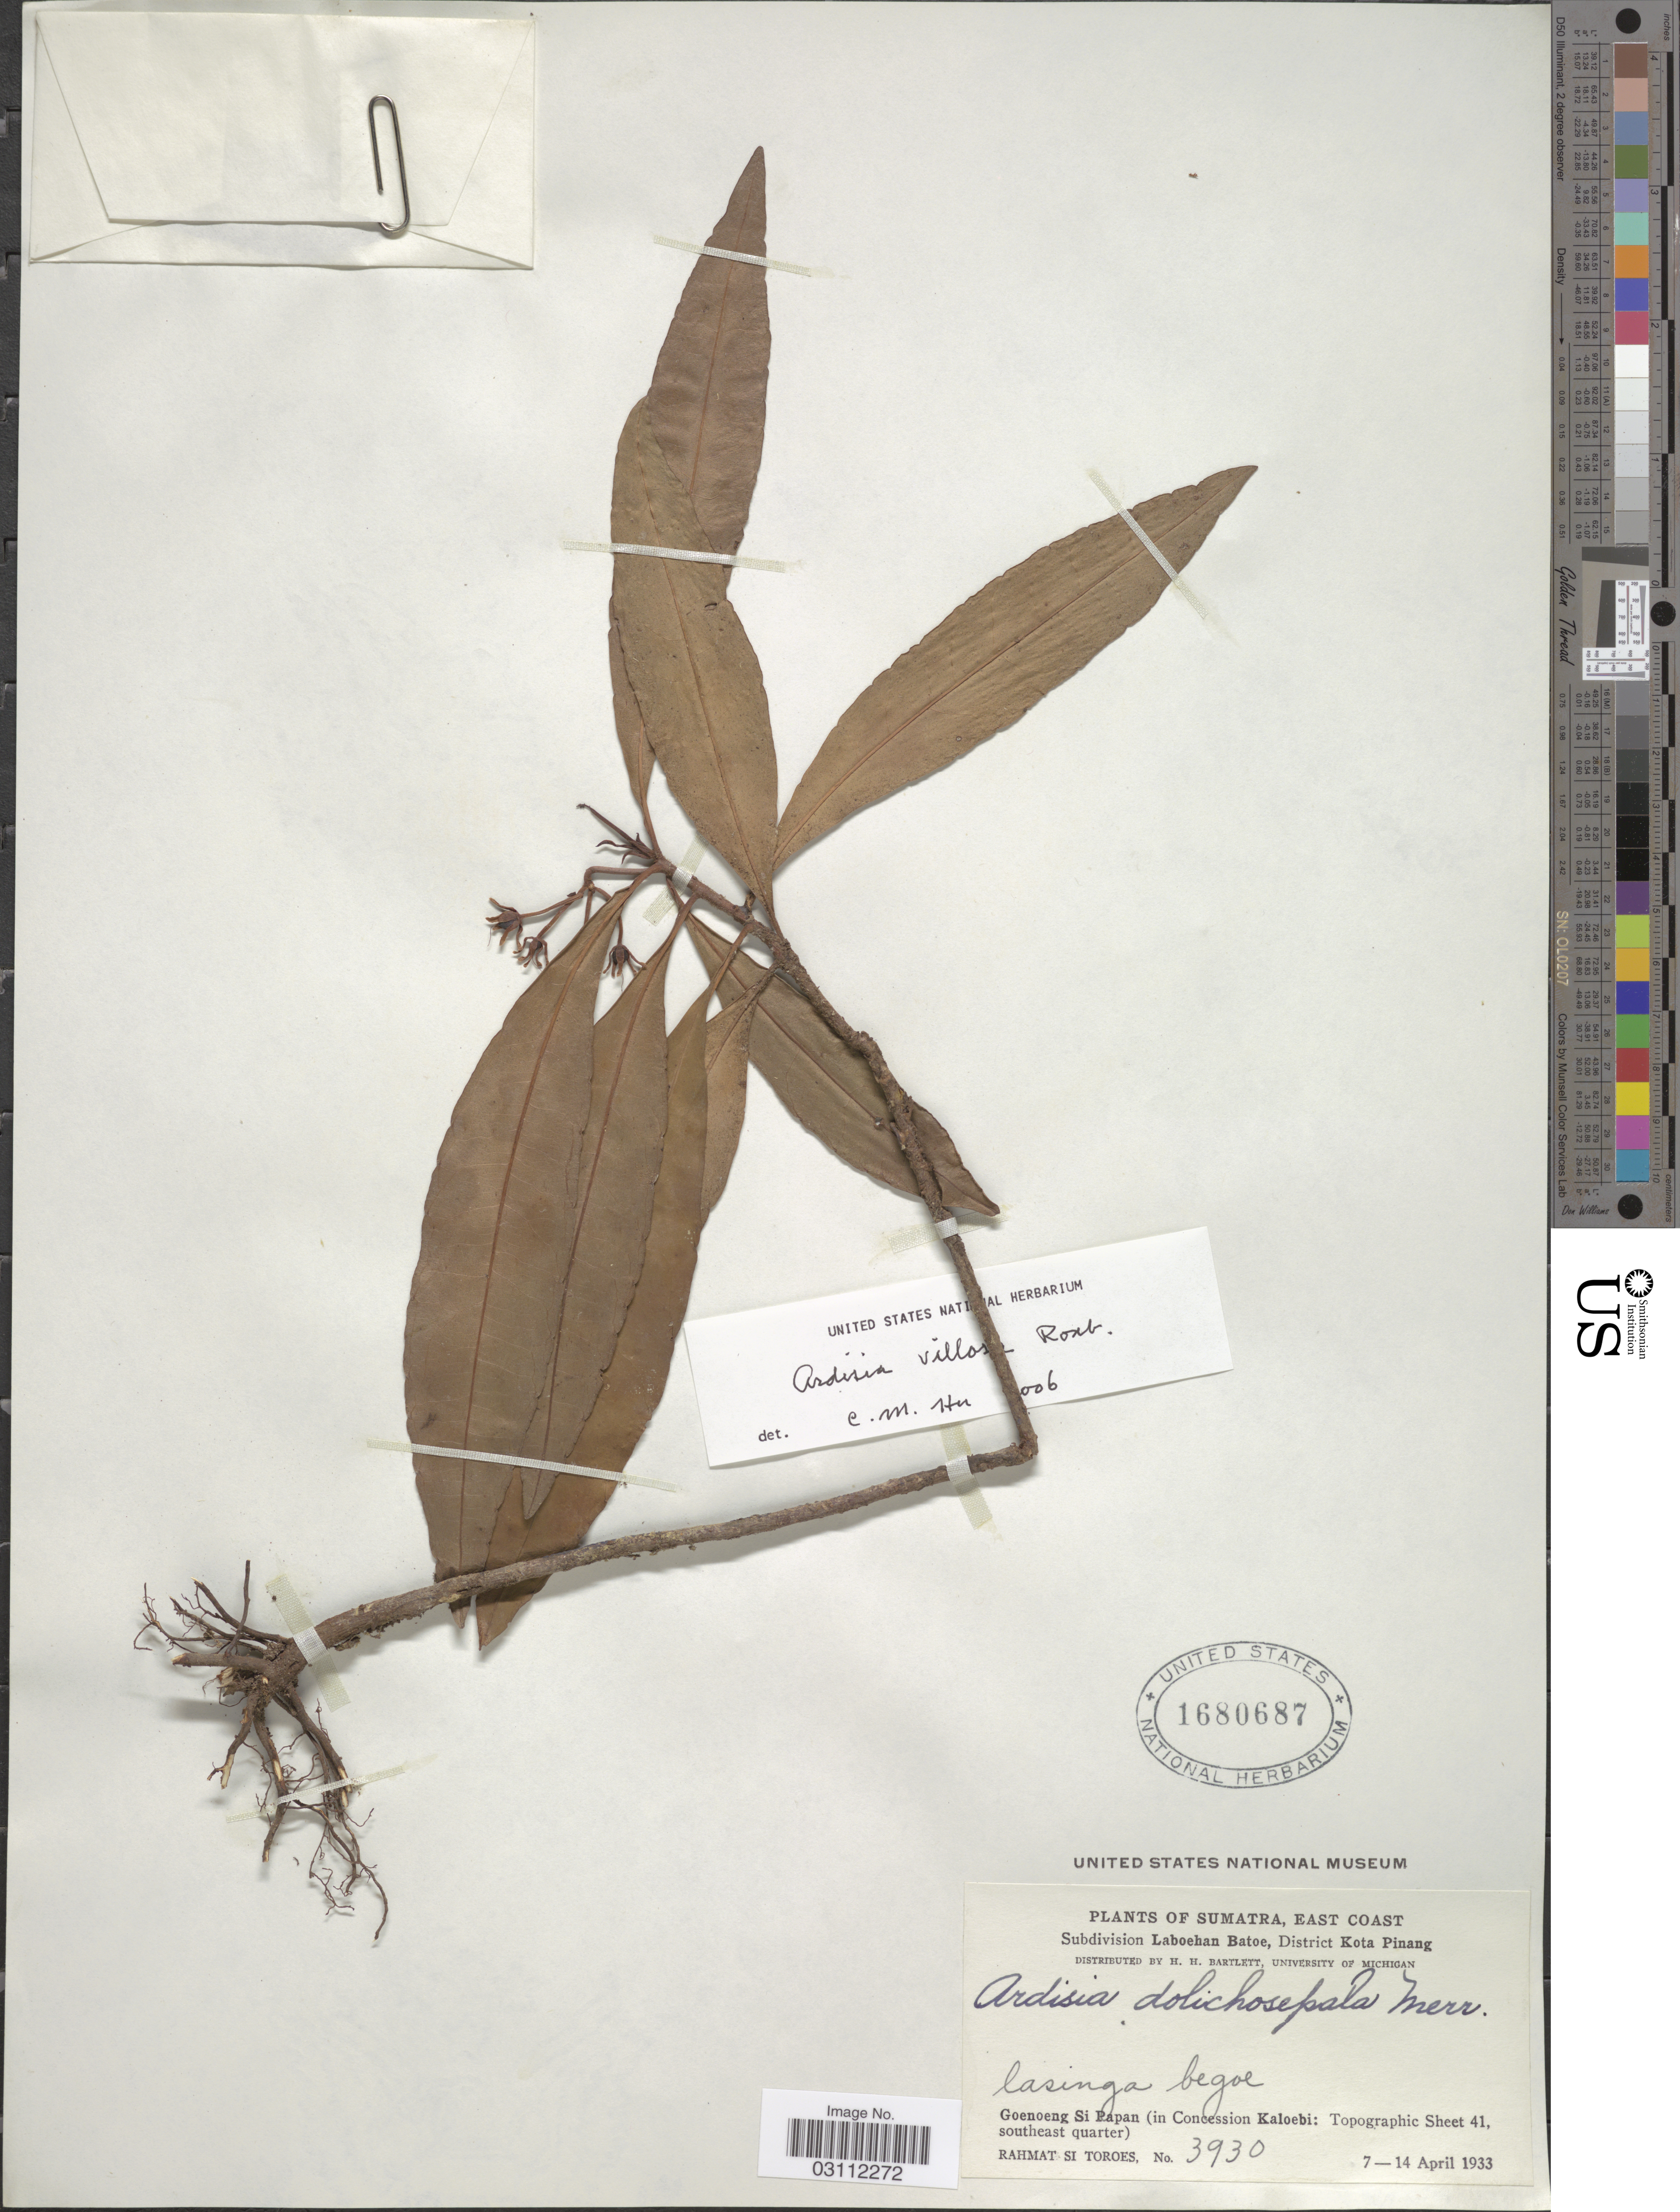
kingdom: Plantae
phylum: Tracheophyta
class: Magnoliopsida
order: Ericales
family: Primulaceae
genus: Ardisia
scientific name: Ardisia dolichosepala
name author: Merr.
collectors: Rahmat Si Boeea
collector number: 3930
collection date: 1933-04-07/1933-04-14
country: Indonesia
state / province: Sumatra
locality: East Coast. Subdivision Laboehan Batoe, District Kota Pinang. Goenoeng Si Papan (in Concession Kaloebi: Topographic Sheet 41, southeast quarter).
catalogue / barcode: US 1680687